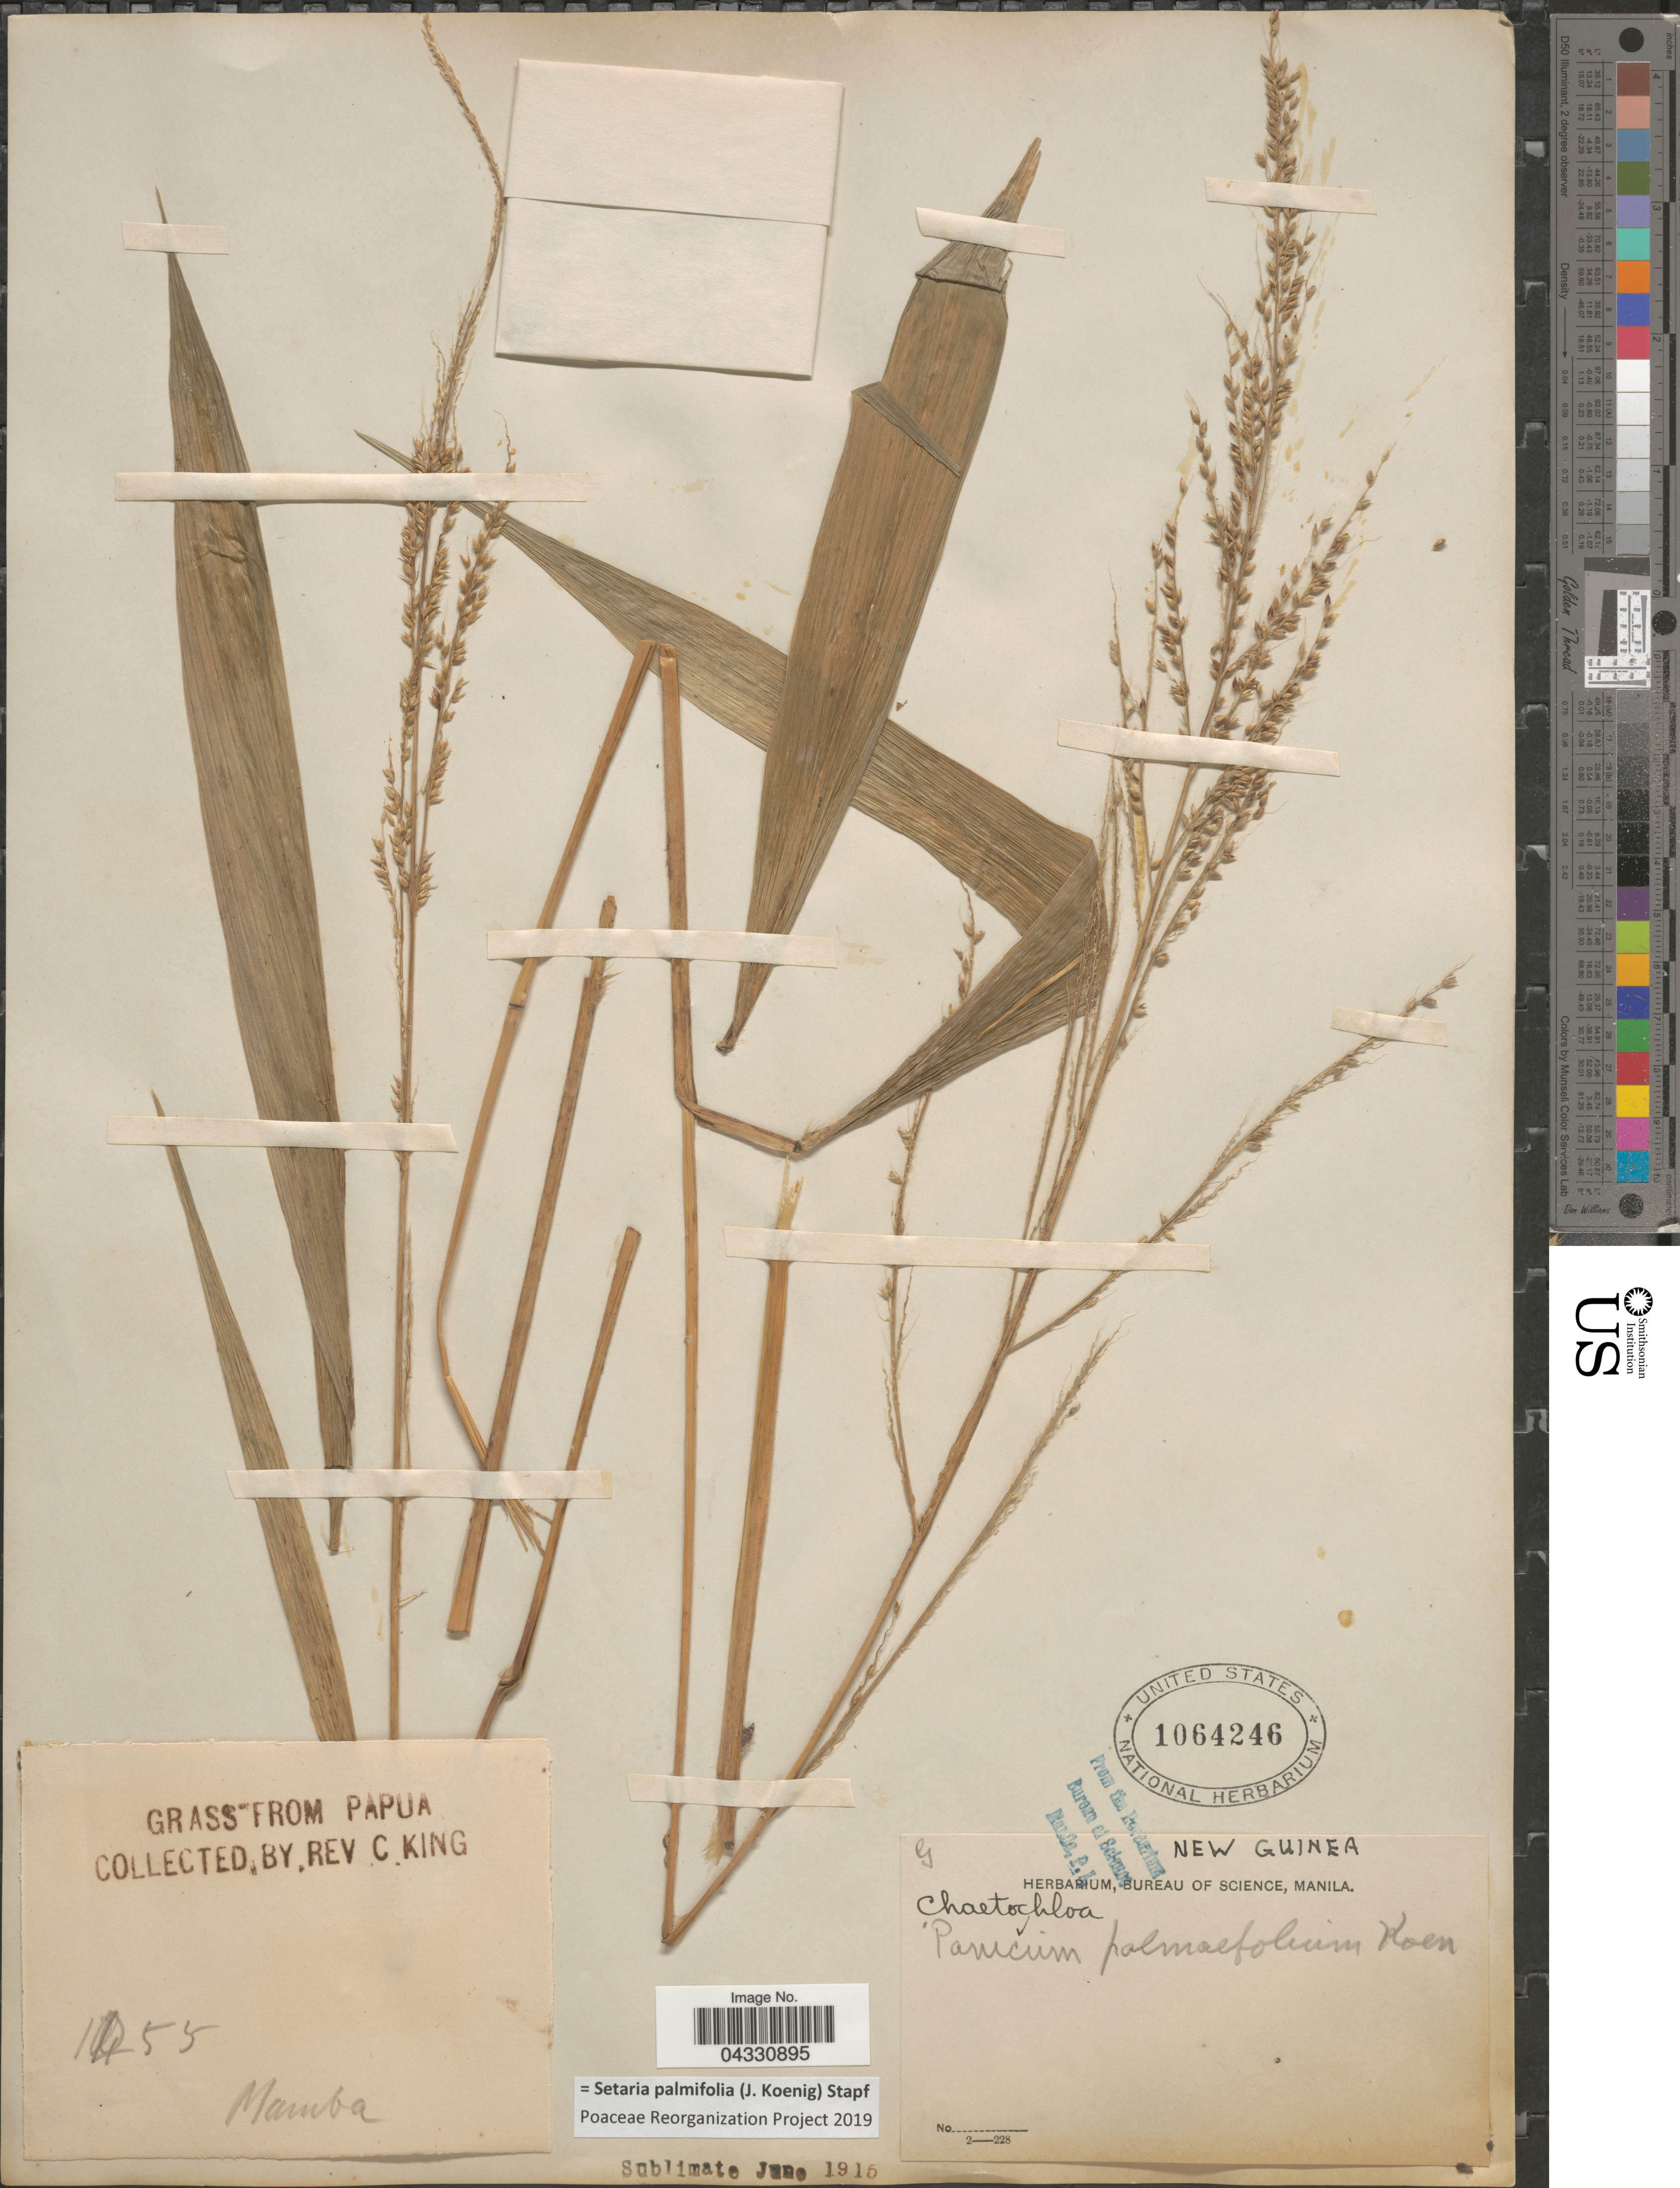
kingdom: Plantae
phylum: Tracheophyta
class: Liliopsida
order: Poales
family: Poaceae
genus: Setaria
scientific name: Setaria palmifolia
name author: (J. Koenig) Stapf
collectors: C. King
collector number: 1455*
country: Papua New Guinea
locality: Pappua. Mamba. New Guinea.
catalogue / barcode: US 1064246